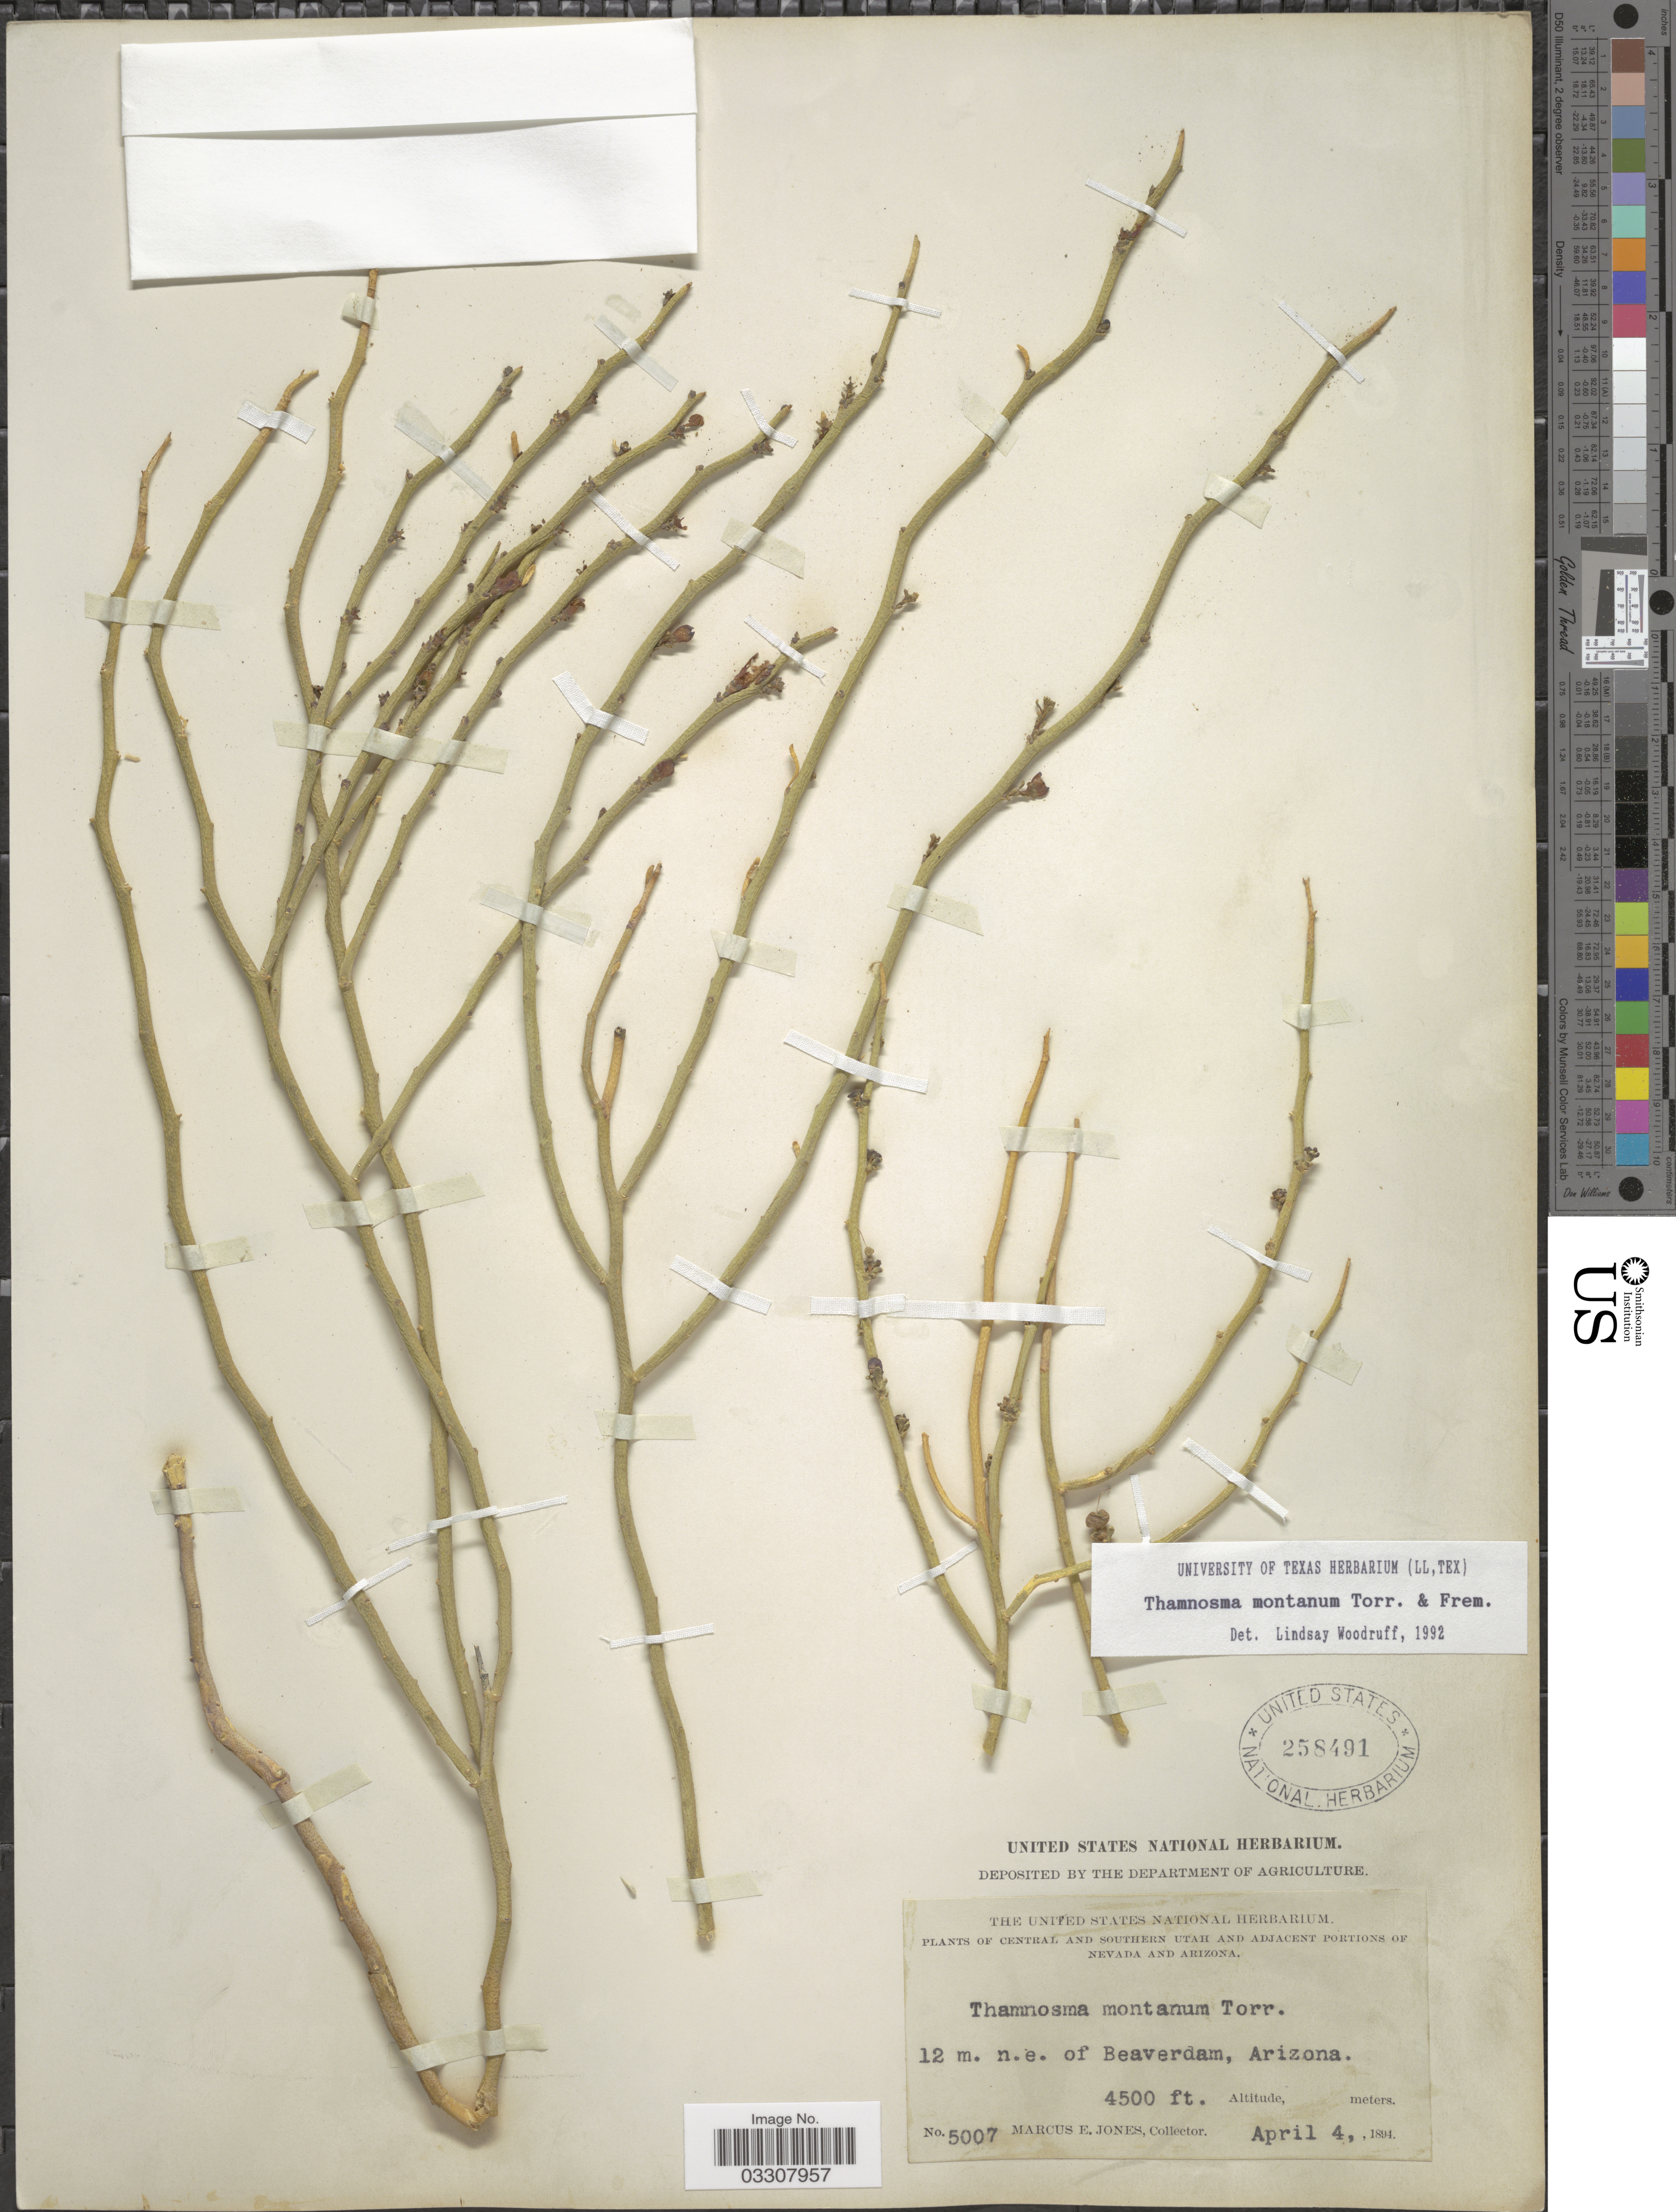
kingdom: Plantae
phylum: Tracheophyta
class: Magnoliopsida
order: Sapindales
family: Rutaceae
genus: Thamnosma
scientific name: Thamnosma montana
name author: Torr. & Frém.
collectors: M. E. Jones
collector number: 5007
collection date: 1894-04-04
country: United States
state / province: Arizona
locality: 12 m. n.e. of Beaverdam.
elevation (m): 1372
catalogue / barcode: US 258491